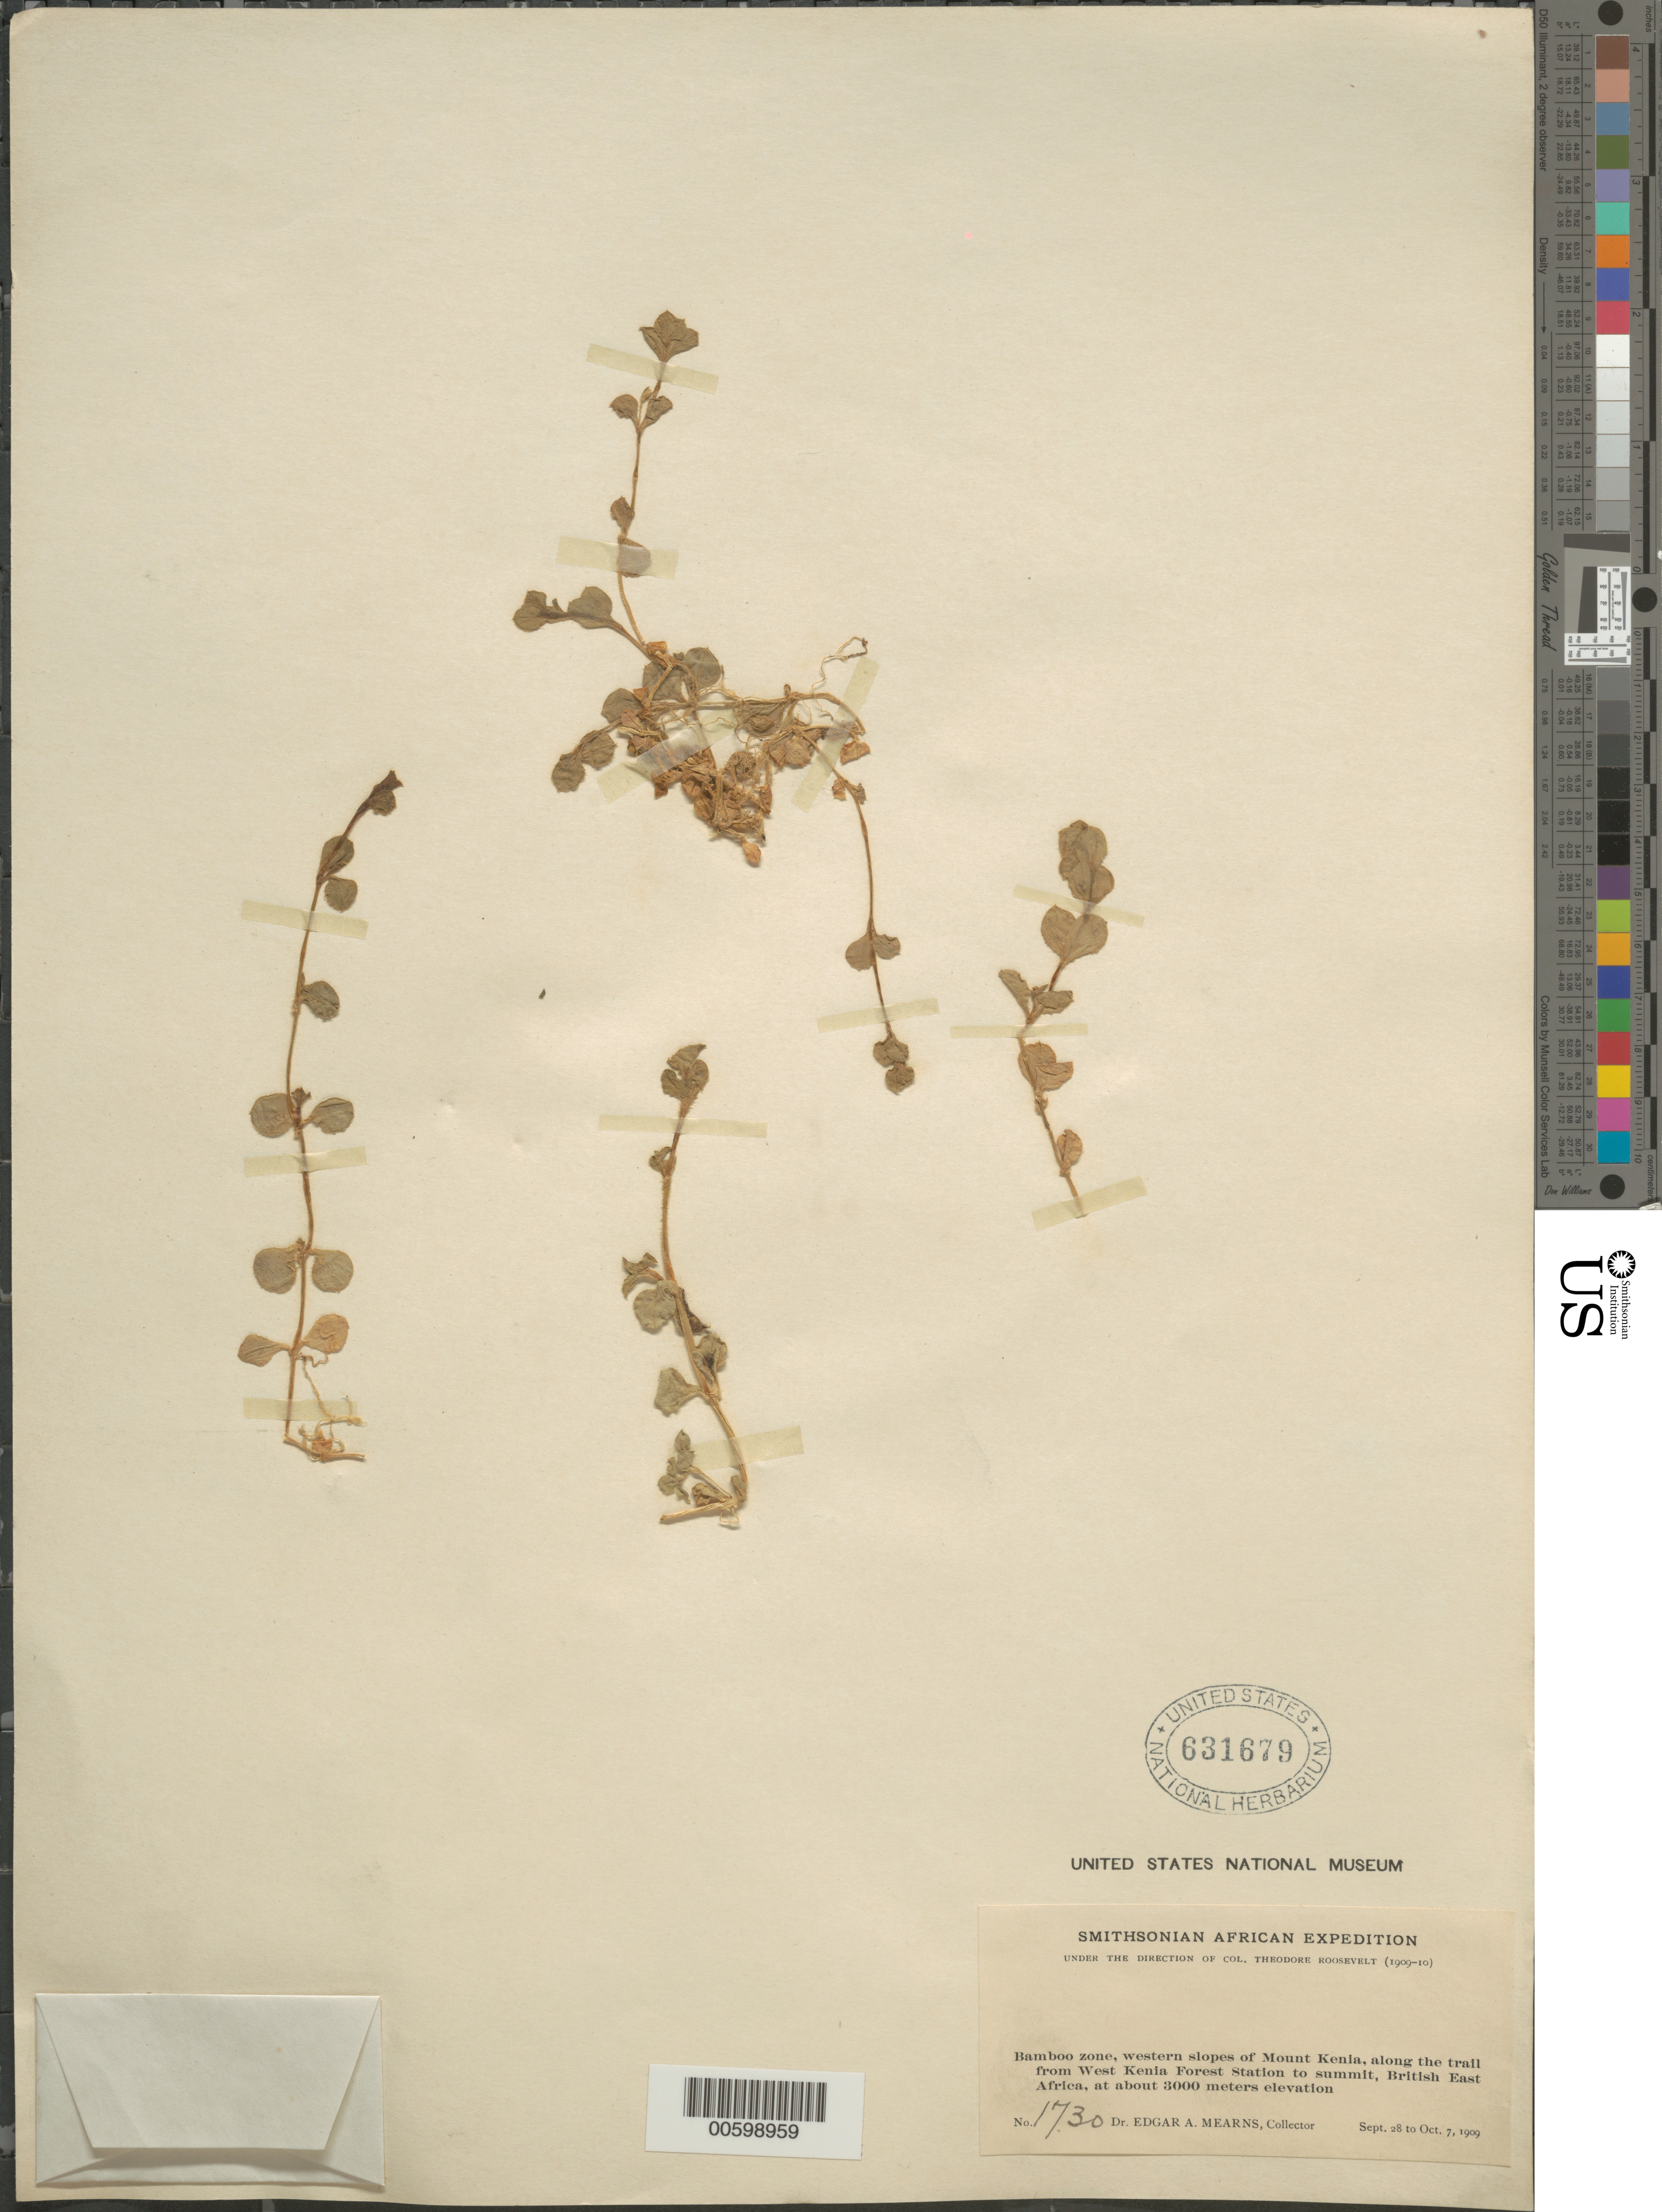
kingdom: Plantae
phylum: Tracheophyta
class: Magnoliopsida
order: Lamiales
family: Scrophulariaceae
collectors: E. A. Mearns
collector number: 1730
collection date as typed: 28 Sep 1909 to 07 Oct 1909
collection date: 1909-09-28/1909-10-07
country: Kenya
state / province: Nyeri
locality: Bamboo zone, western slopes of Mount Kenya, along the trail from West Kenya Forest Station to summit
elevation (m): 3000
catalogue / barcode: US 631679